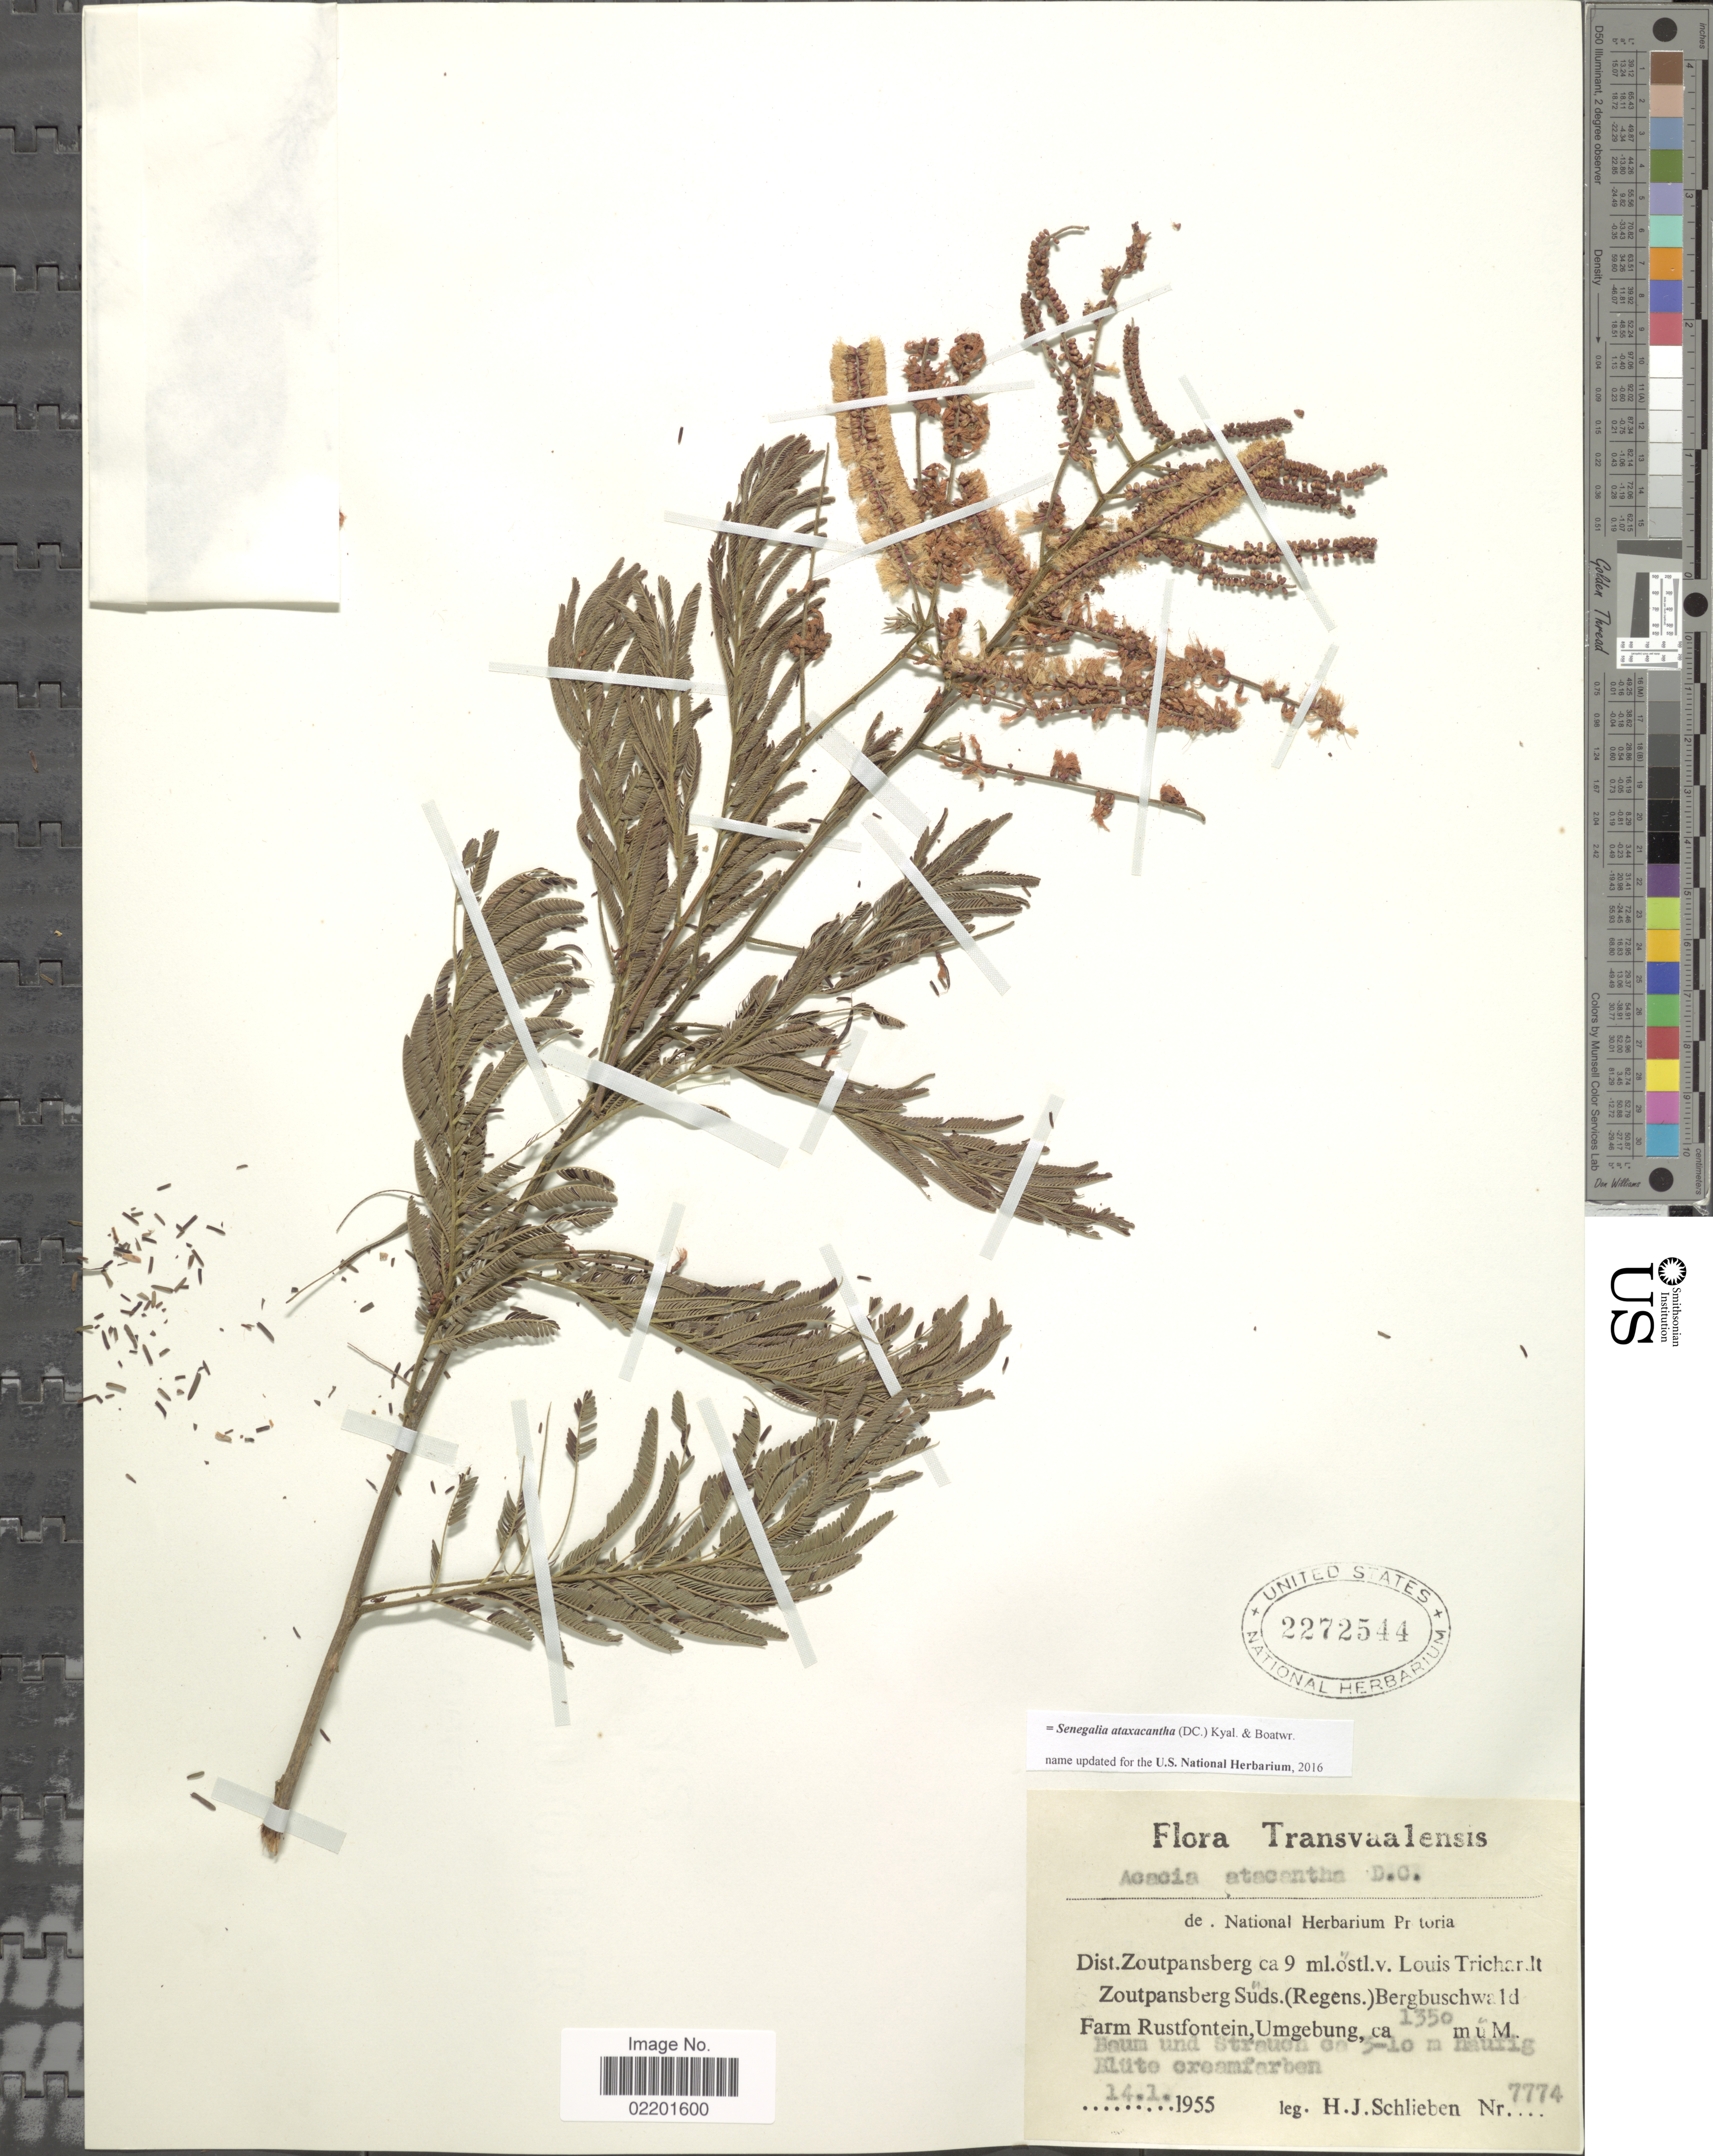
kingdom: Plantae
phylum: Tracheophyta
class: Magnoliopsida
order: Fabales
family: Fabaceae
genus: Senegalia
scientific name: Senegalia ataxacantha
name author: (DC.) Kyal. & Boatwr.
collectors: H. J. Schlieben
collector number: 7774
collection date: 1955-01-14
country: South Africa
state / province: Limpopo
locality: Transvaalensis, Dist. Zoutpansberg ca 9 ml. ostl. v. Louis Trichardt zoutpansberg Suds (Regens) Bergbuschwald Farm Rustfontein.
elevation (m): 1350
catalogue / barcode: US 2272544